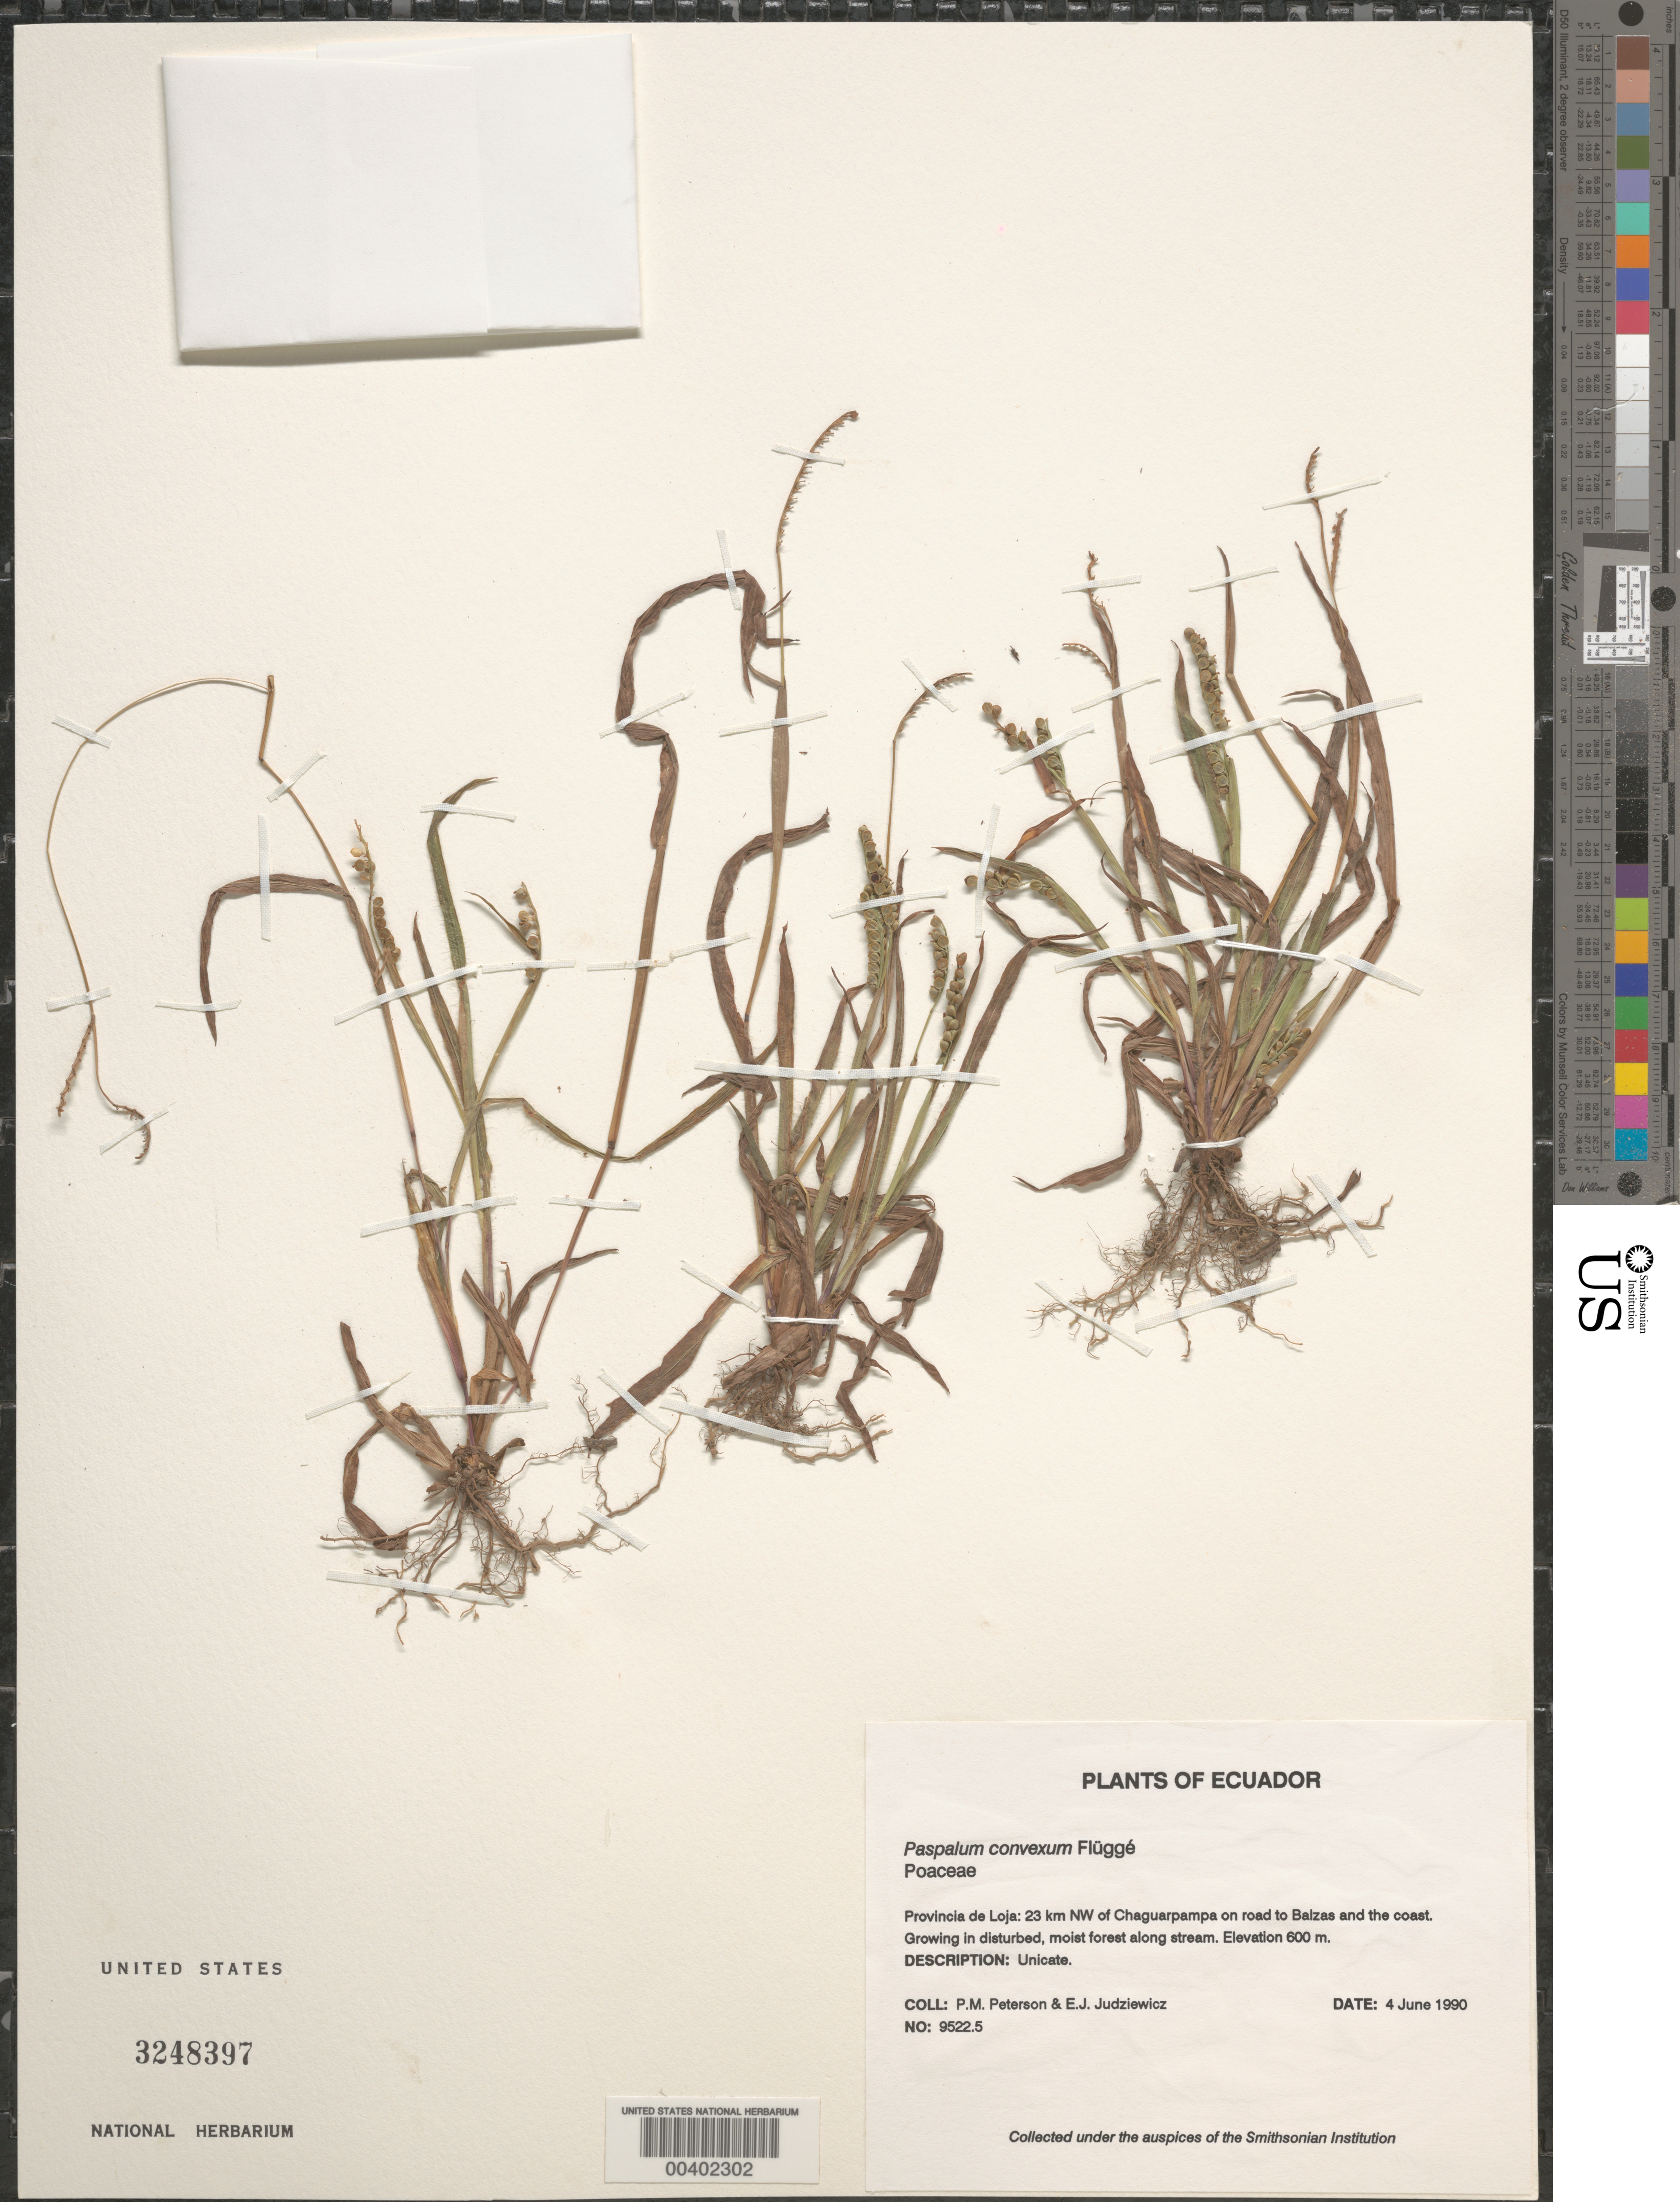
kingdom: Plantae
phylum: Tracheophyta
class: Liliopsida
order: Poales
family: Poaceae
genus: Paspalum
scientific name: Paspalum convexum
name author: Humb. & Bonpl. ex Flüggé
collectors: P. M. Peterson & E. J. Judziewicz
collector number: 09522.5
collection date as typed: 04 Jun 1990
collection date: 1990-06-04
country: Ecuador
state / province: Loja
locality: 23 km NW of Chaguarpampa on road to Balzas and the coast.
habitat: Growing in disturbed, moist forest along stream.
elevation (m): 600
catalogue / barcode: US 3248397